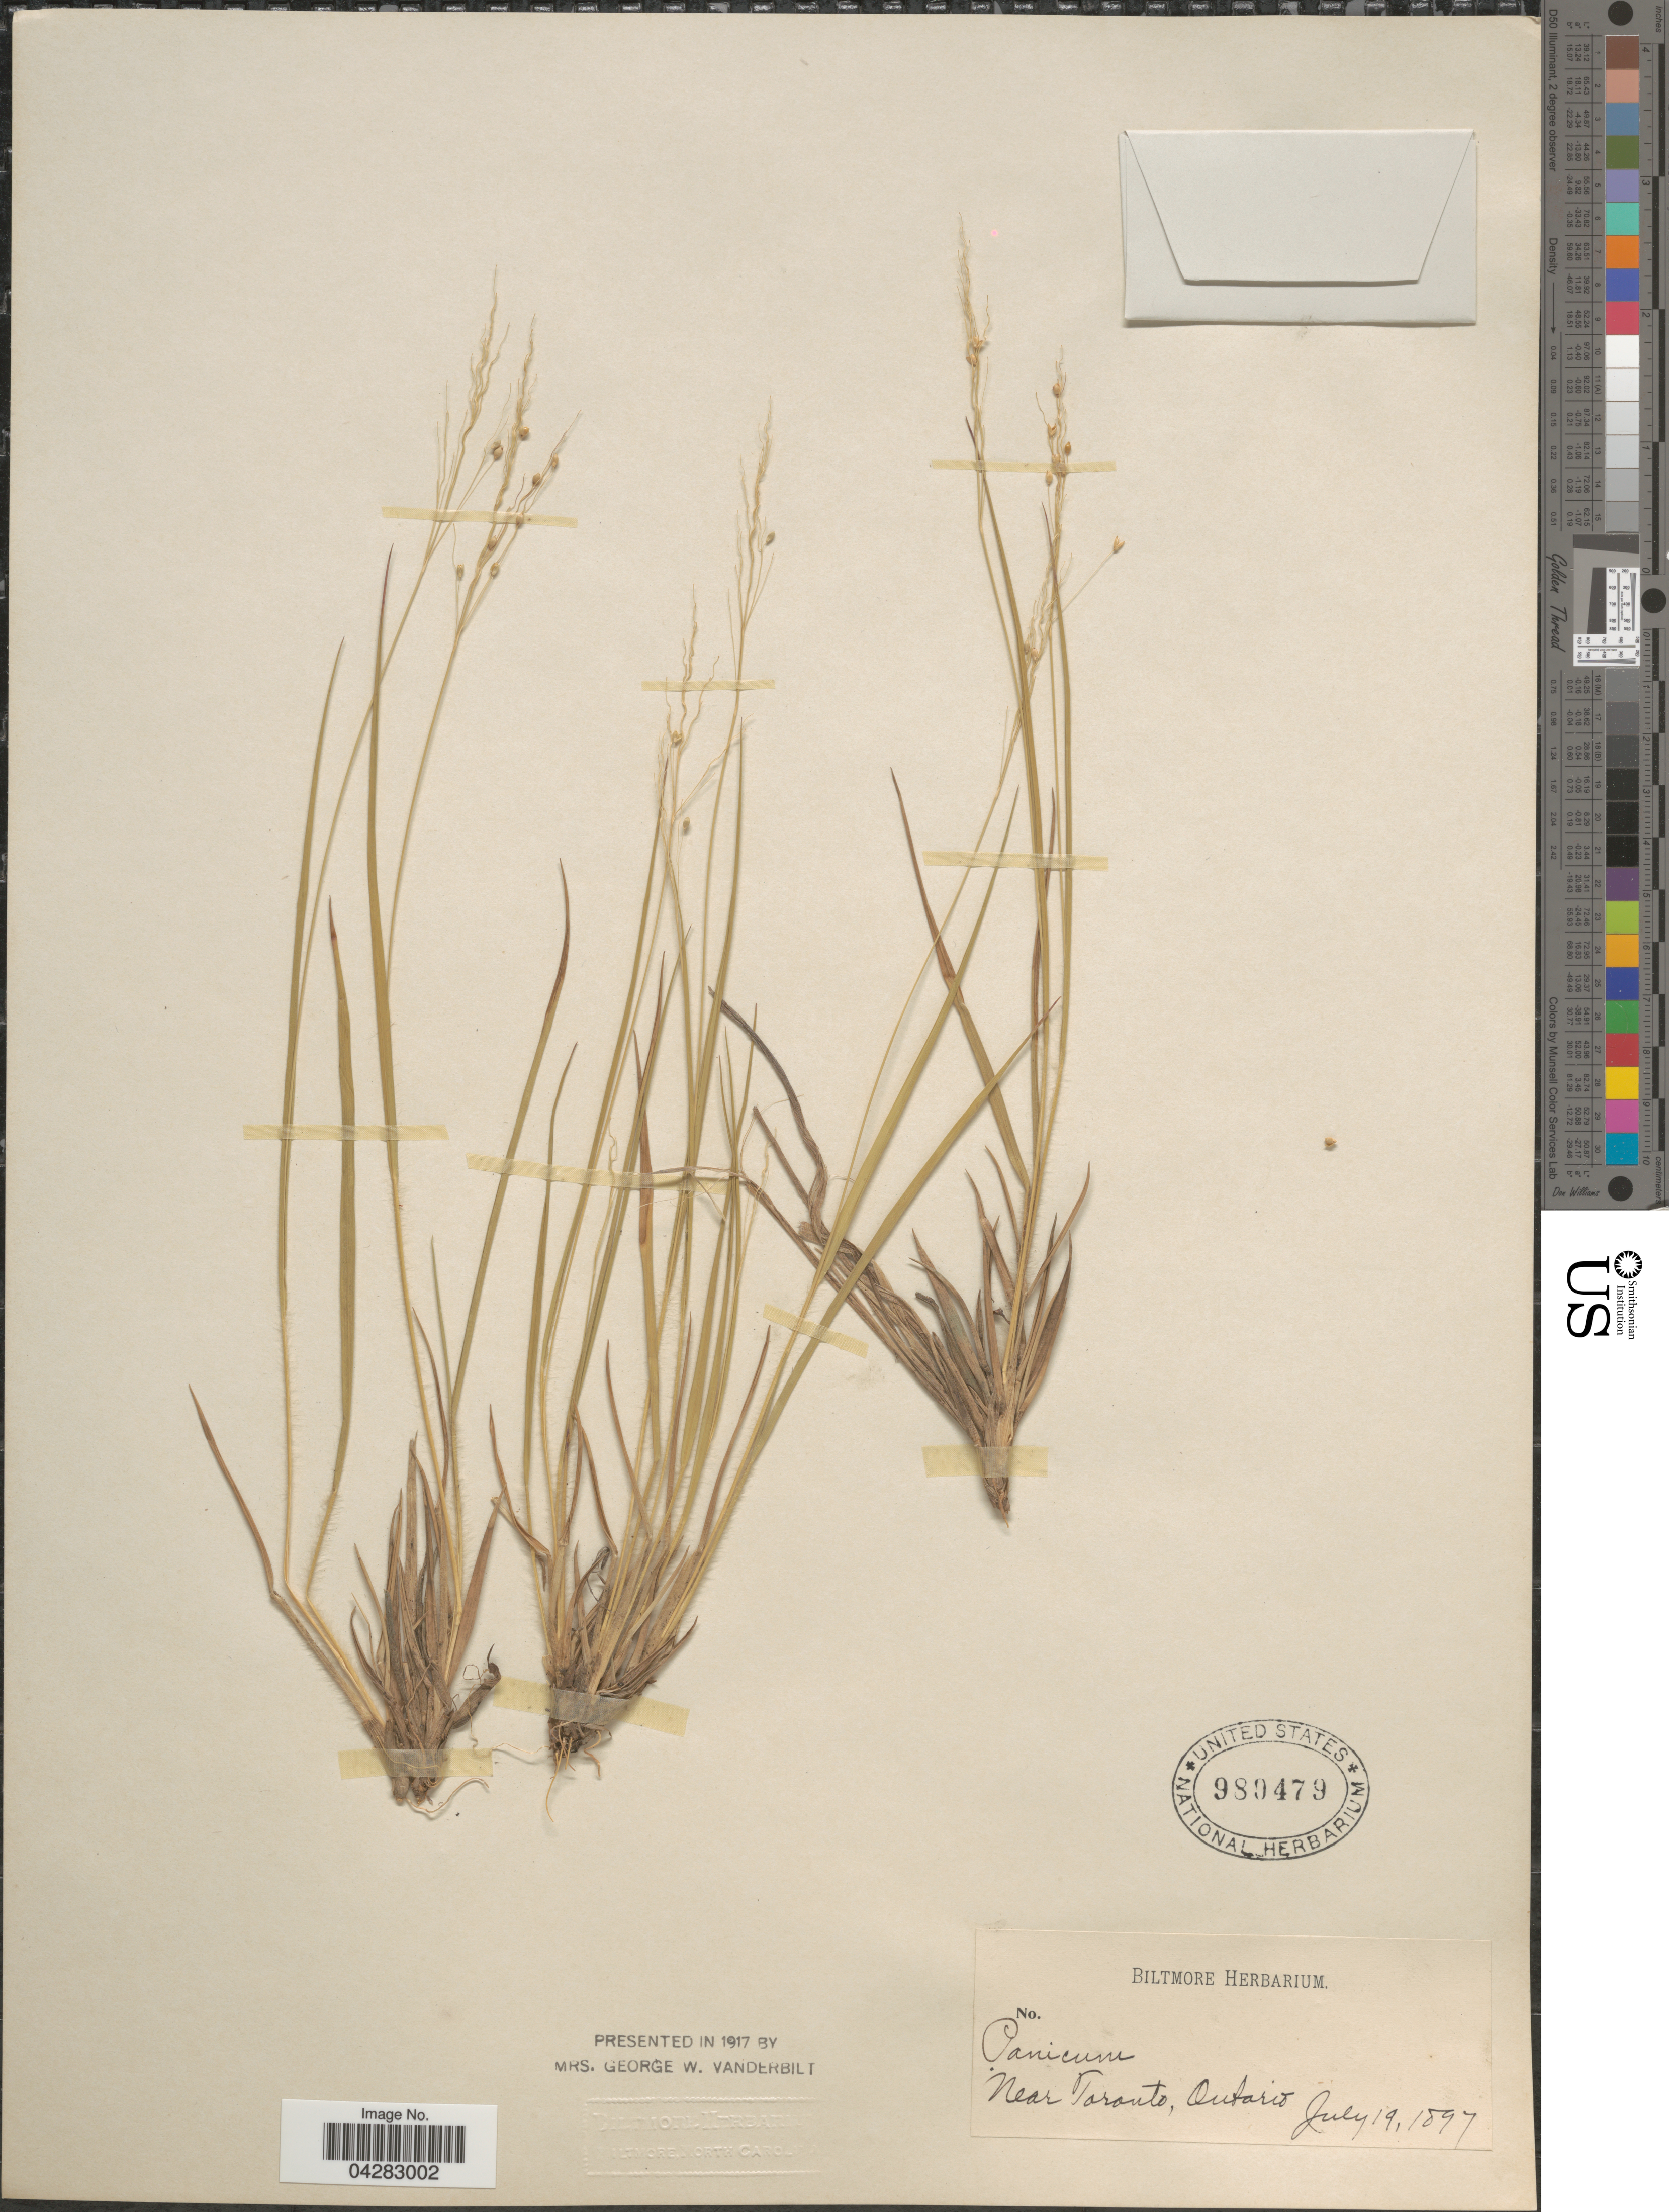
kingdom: Plantae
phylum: Tracheophyta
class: Liliopsida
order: Poales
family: Poaceae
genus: Dichanthelium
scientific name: Dichanthelium linearifolium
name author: (Scribn.) Gould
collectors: ex herb. Biltmore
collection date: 1897-07-19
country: Canada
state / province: Ontario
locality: Near Toronto.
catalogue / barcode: US 980479